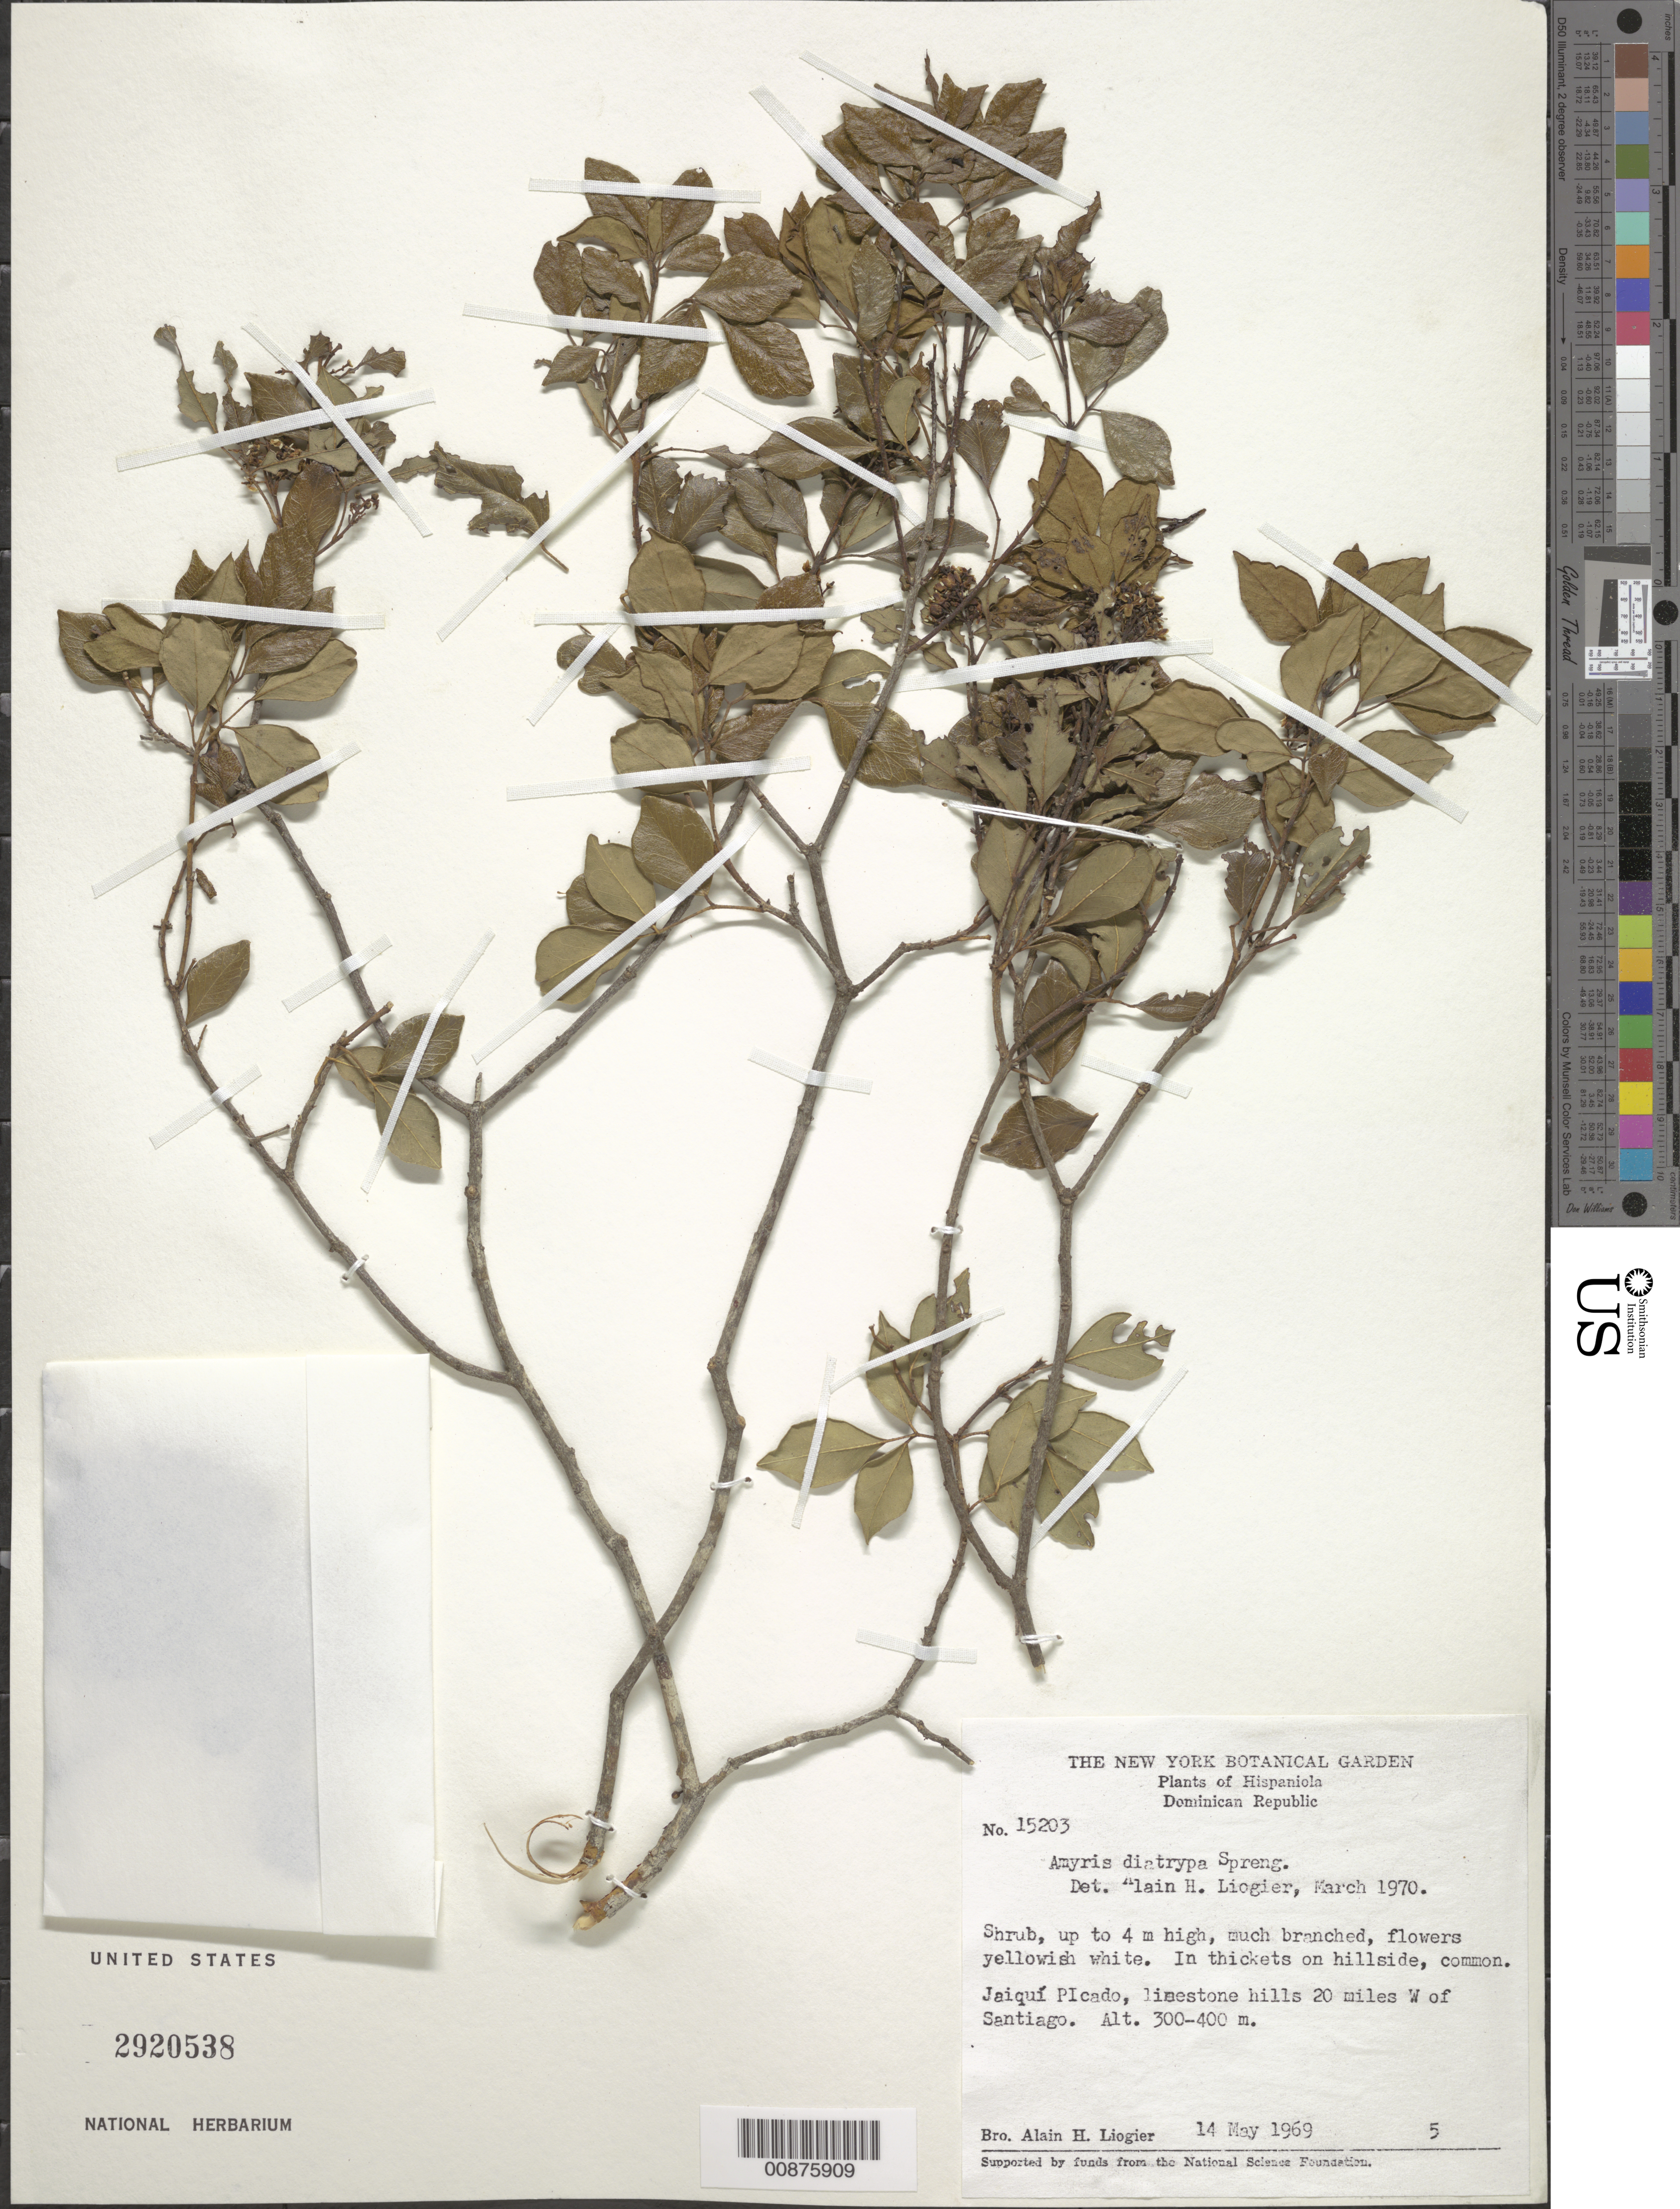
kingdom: Plantae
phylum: Tracheophyta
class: Magnoliopsida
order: Sapindales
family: Rutaceae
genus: Amyris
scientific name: Amyris diatrypa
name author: Spreng.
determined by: Liogier, Alain H.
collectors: A. H. Liogier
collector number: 15203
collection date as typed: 14 May 1969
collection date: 1969-05-14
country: Dominican Republic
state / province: Santiago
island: Hispaniola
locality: Jaiquí Picado, 20 miles W of Santiago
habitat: In thickets on hillside of limestone hills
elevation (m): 300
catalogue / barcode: US 2920538